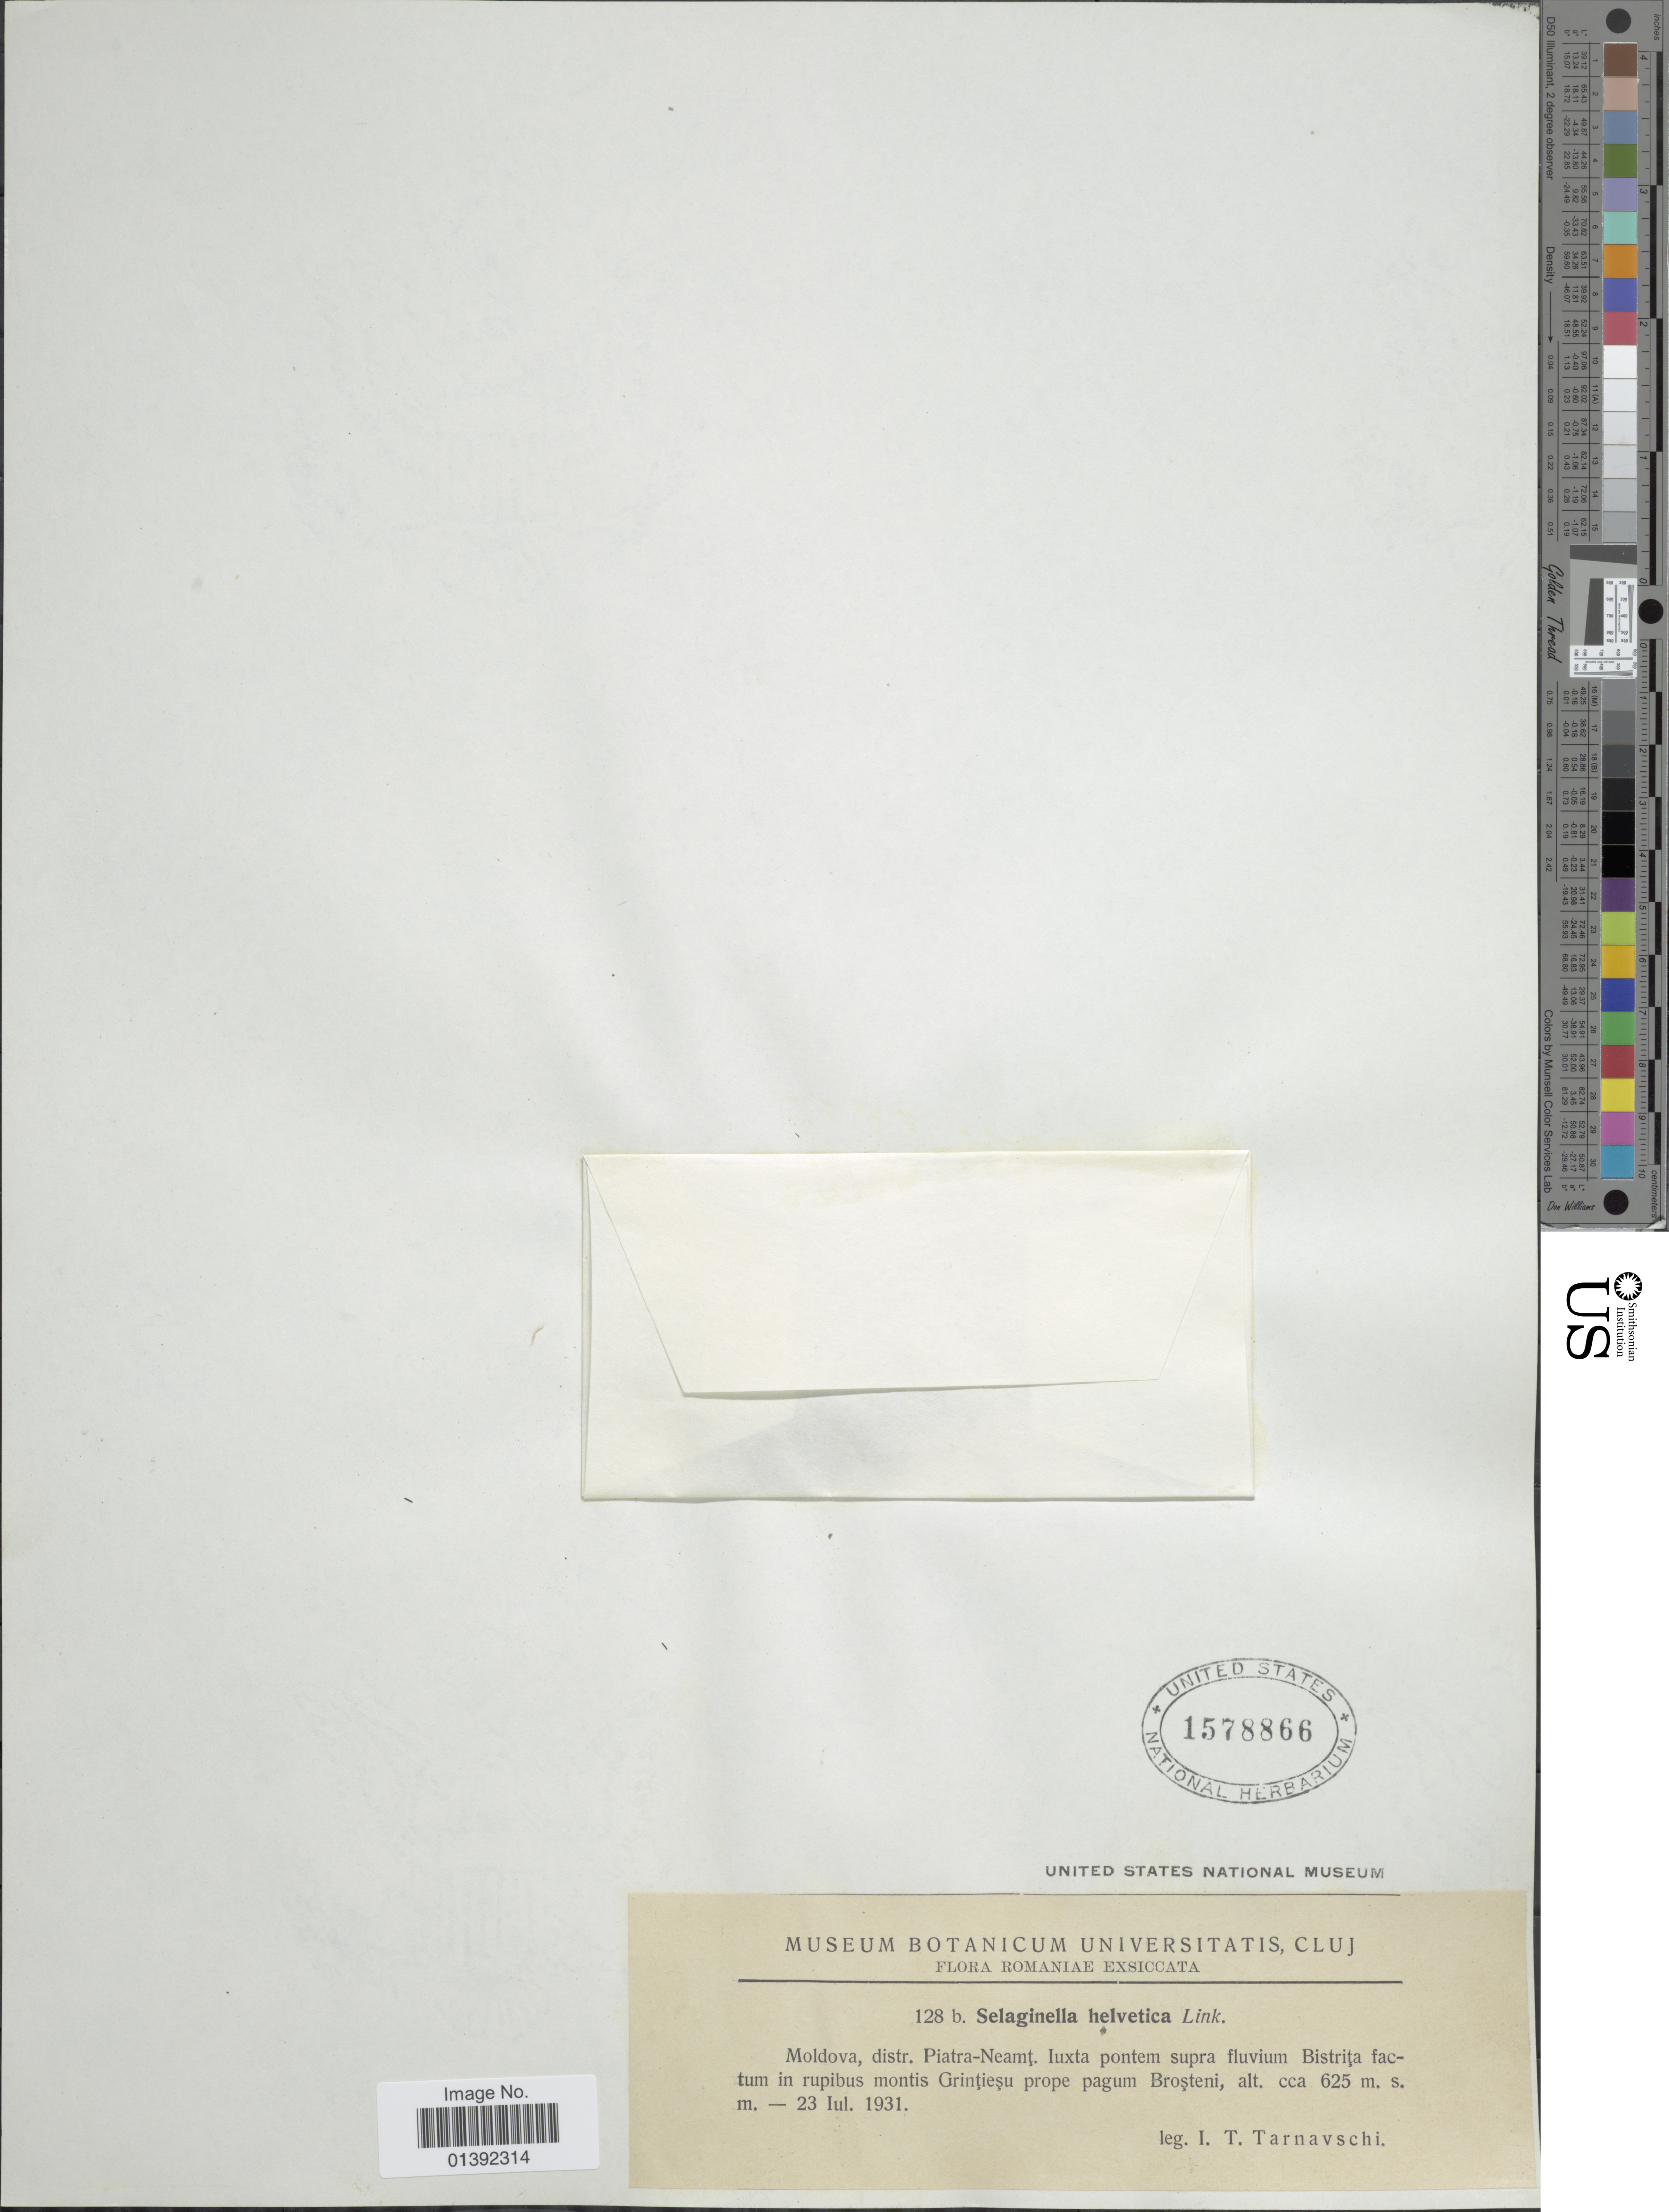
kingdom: Plantae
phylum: Tracheophyta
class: Lycopodiopsida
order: Selaginellales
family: Selaginellaceae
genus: Selaginella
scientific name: Selaginella helvetica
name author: (L.) Spring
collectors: I. Tarnavschi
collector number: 128b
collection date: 1931-07-23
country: Romania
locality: Moldova, distr. Piatra-Neamt. Iuxta pontem supra fluvium Bistrita factum in rupibus montis Grintiesu prope pagum Brosteni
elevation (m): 625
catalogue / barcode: US 1578866